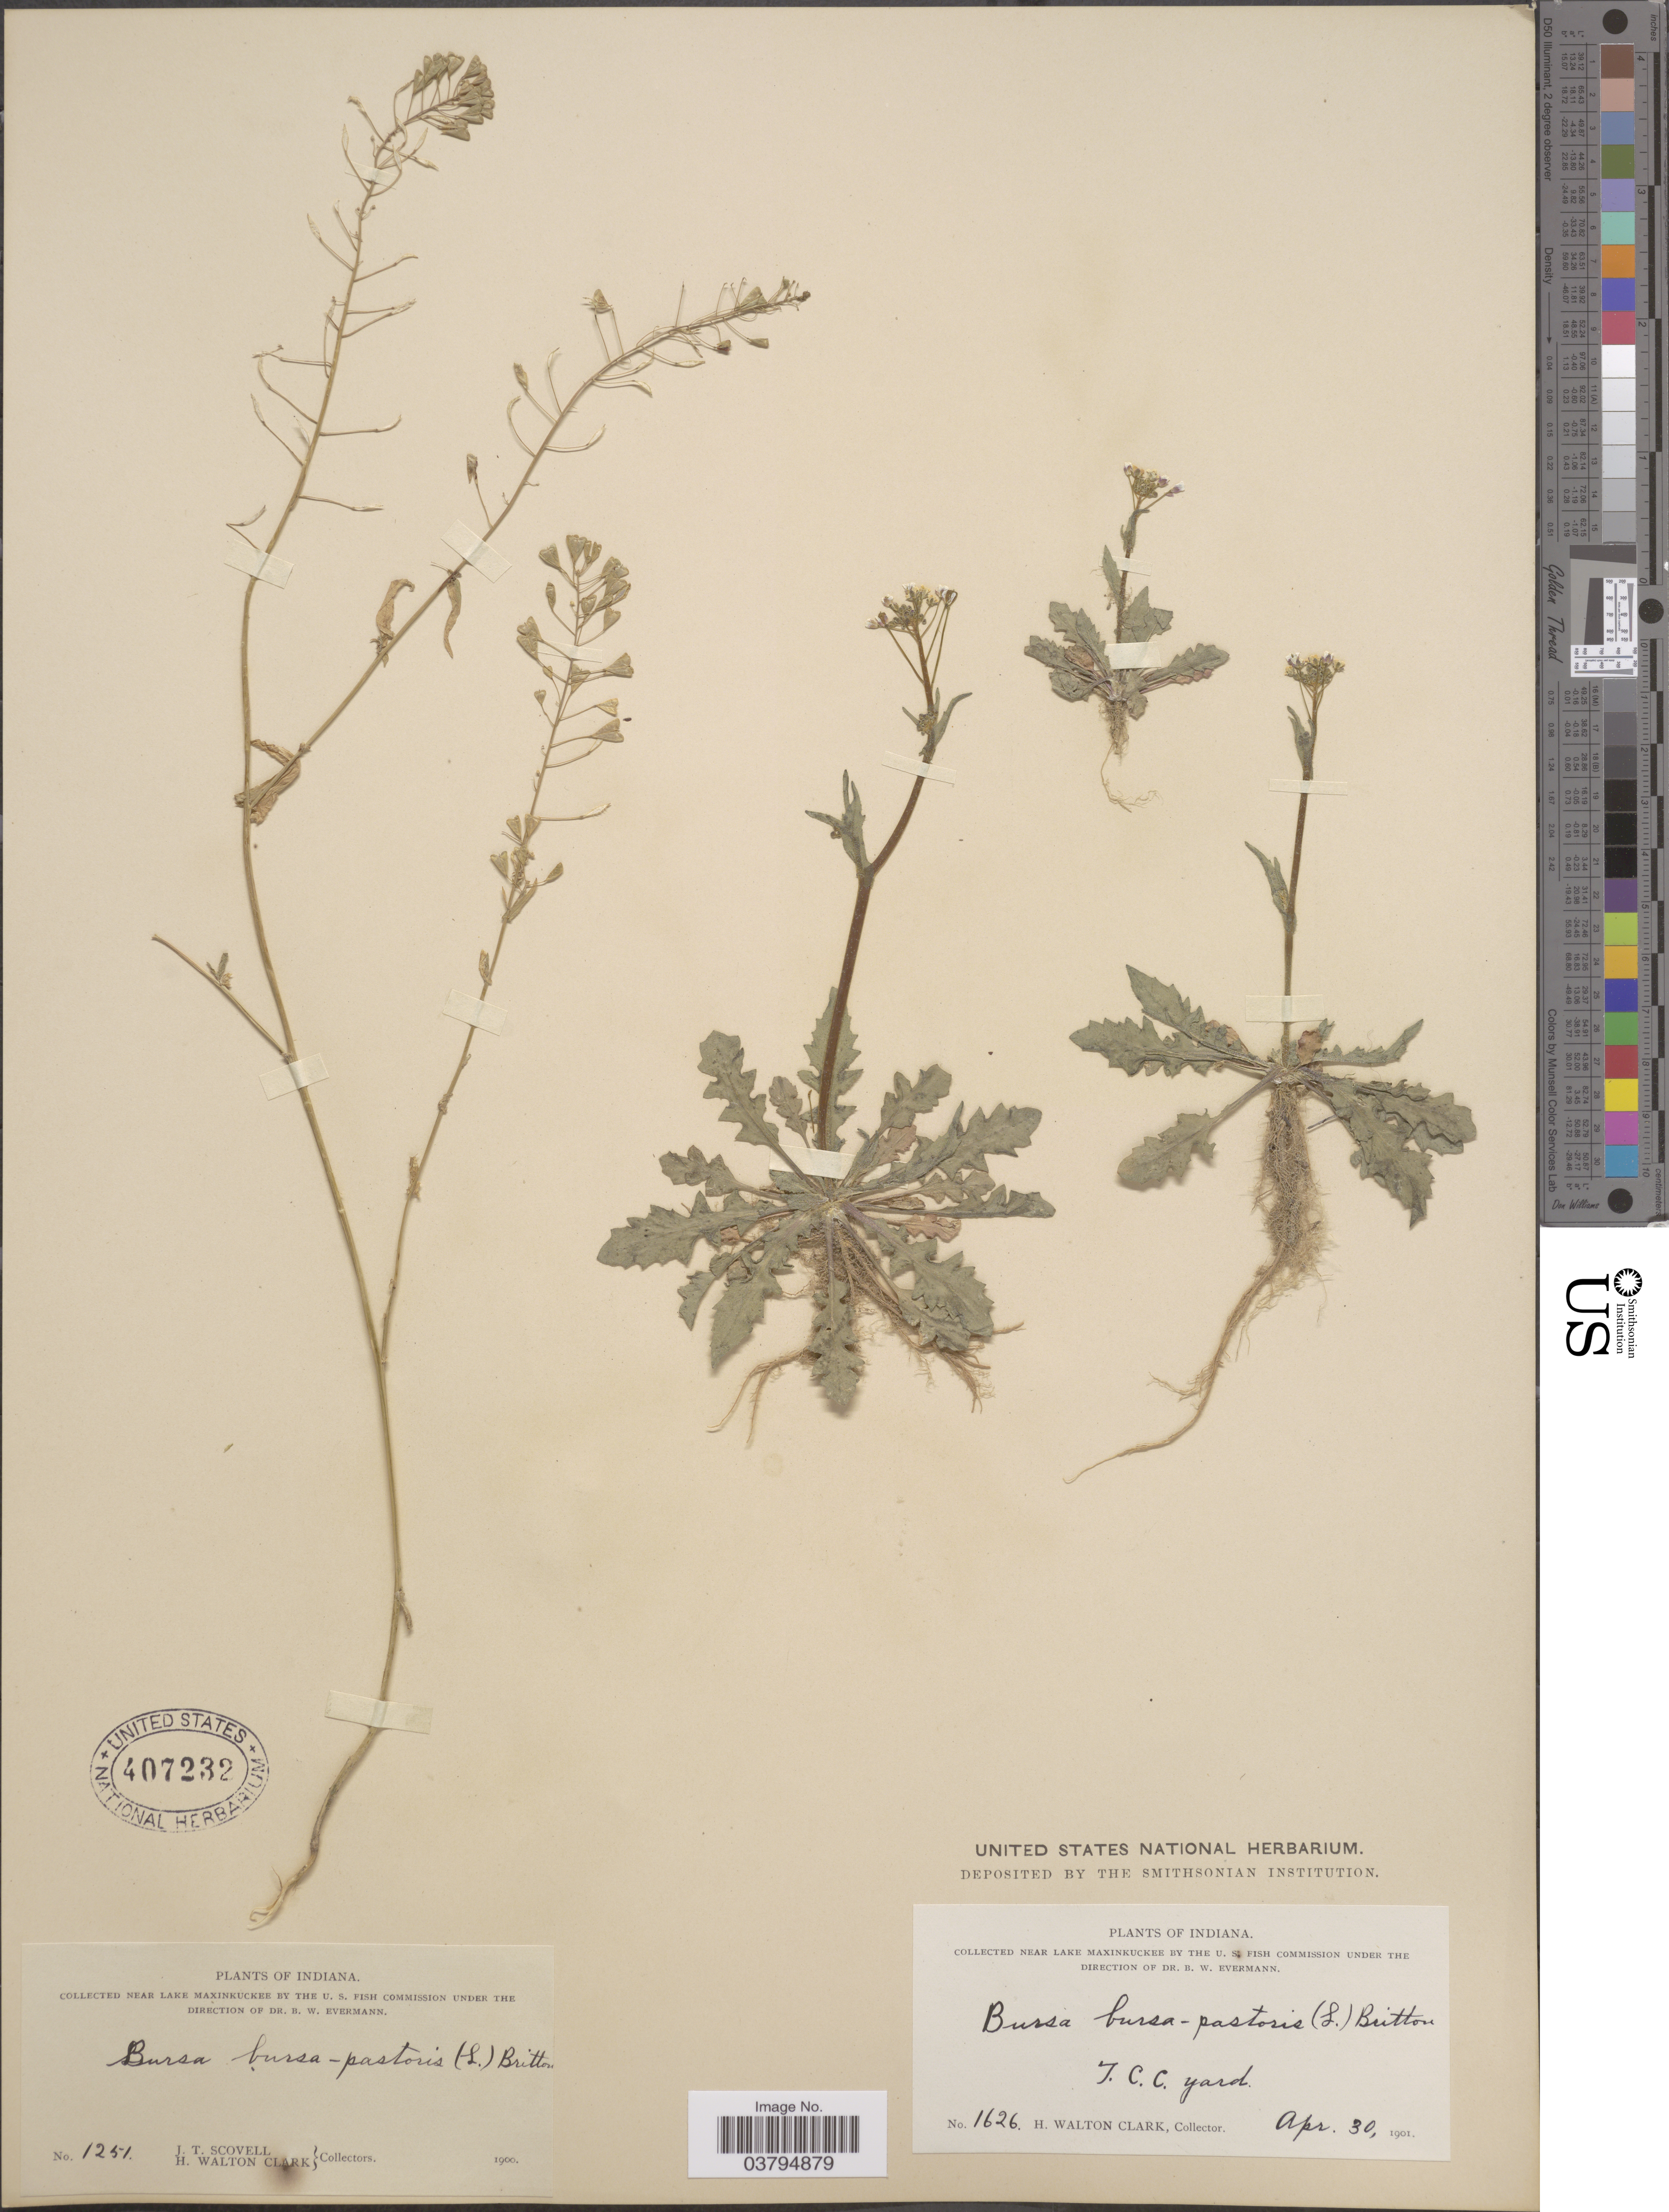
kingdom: Plantae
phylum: Tracheophyta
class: Magnoliopsida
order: Brassicales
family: Brassicaceae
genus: Capsella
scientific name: Capsella bursa-pastoris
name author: (L.) Medik.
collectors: J. T. Scovell & H. W. Clark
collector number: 1251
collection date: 1900/1901-04-30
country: United States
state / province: Indiana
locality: Near Lake Maxinkuckee. T. C. C. yard.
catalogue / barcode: US 407232